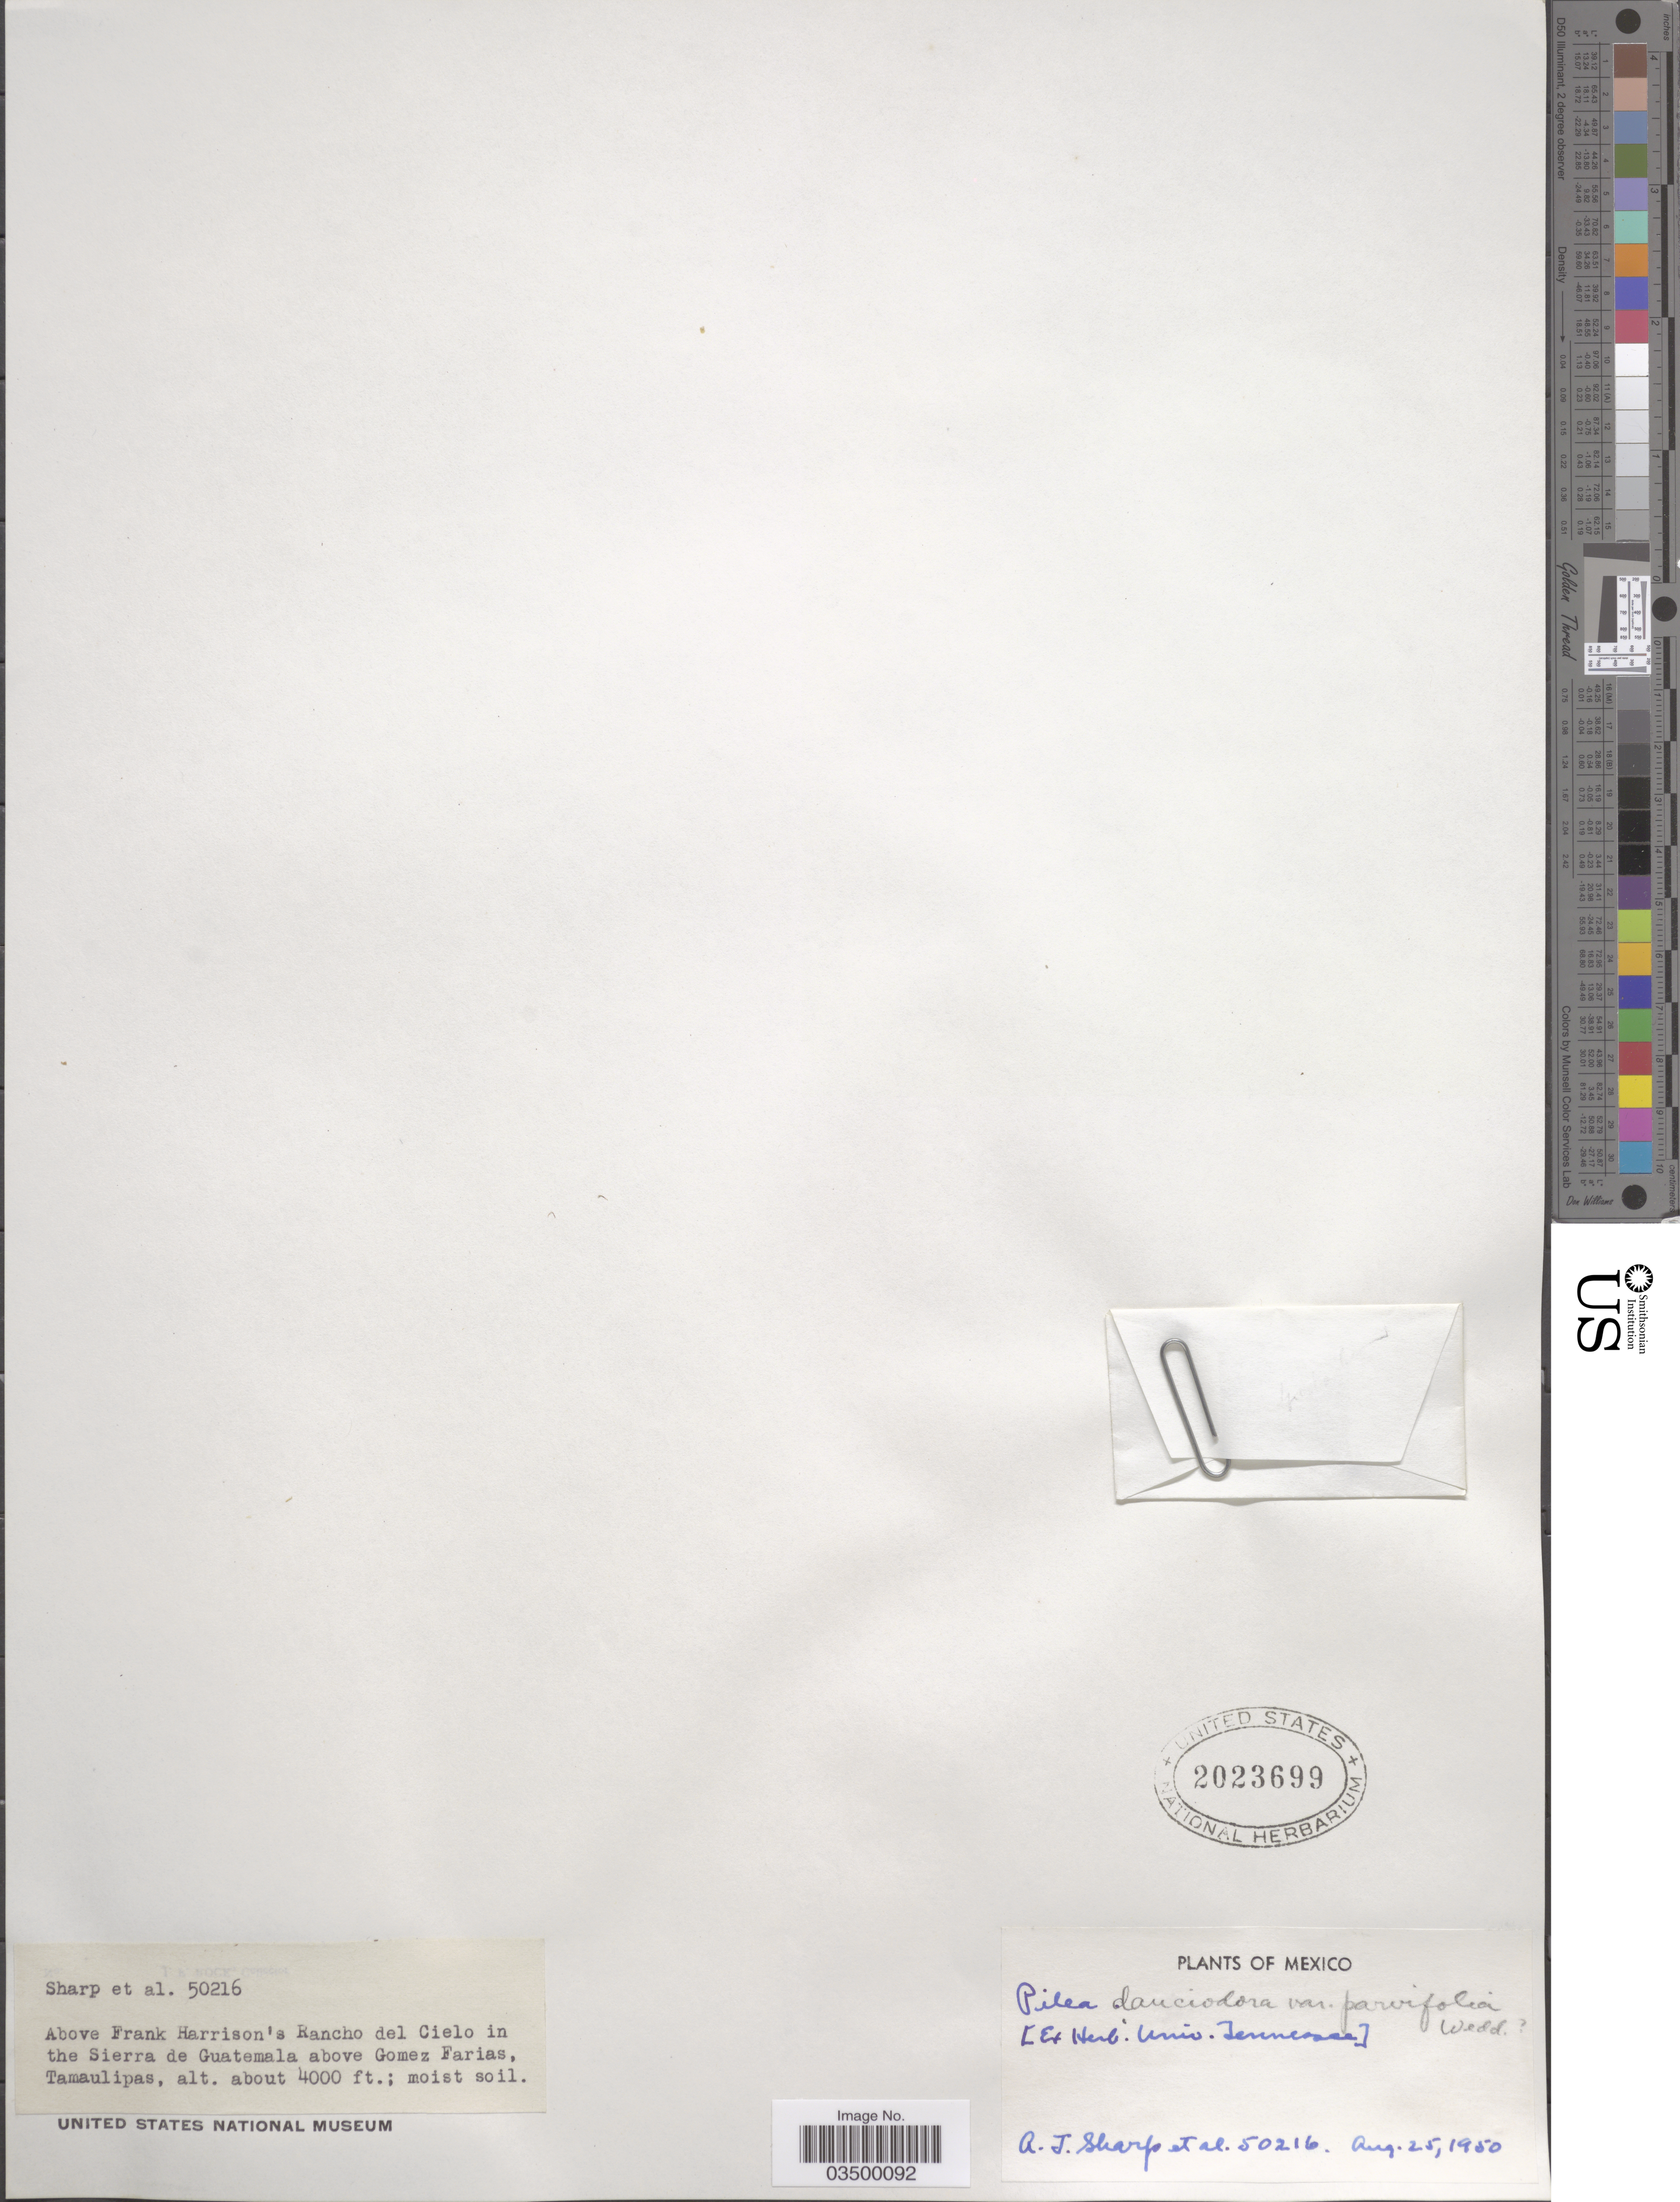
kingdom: Plantae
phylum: Tracheophyta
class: Magnoliopsida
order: Rosales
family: Urticaceae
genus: Pilea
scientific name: Pilea dauciodora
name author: Pav. ex Wedd.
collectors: A. J. Sharp & et al.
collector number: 50216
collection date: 1950-08-25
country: Mexico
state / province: Tamaulipas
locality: Above Frank Harrison's Rancho del Cielo in the Sierra de Guatemala above Gomez Farias.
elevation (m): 1219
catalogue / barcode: US 2023699